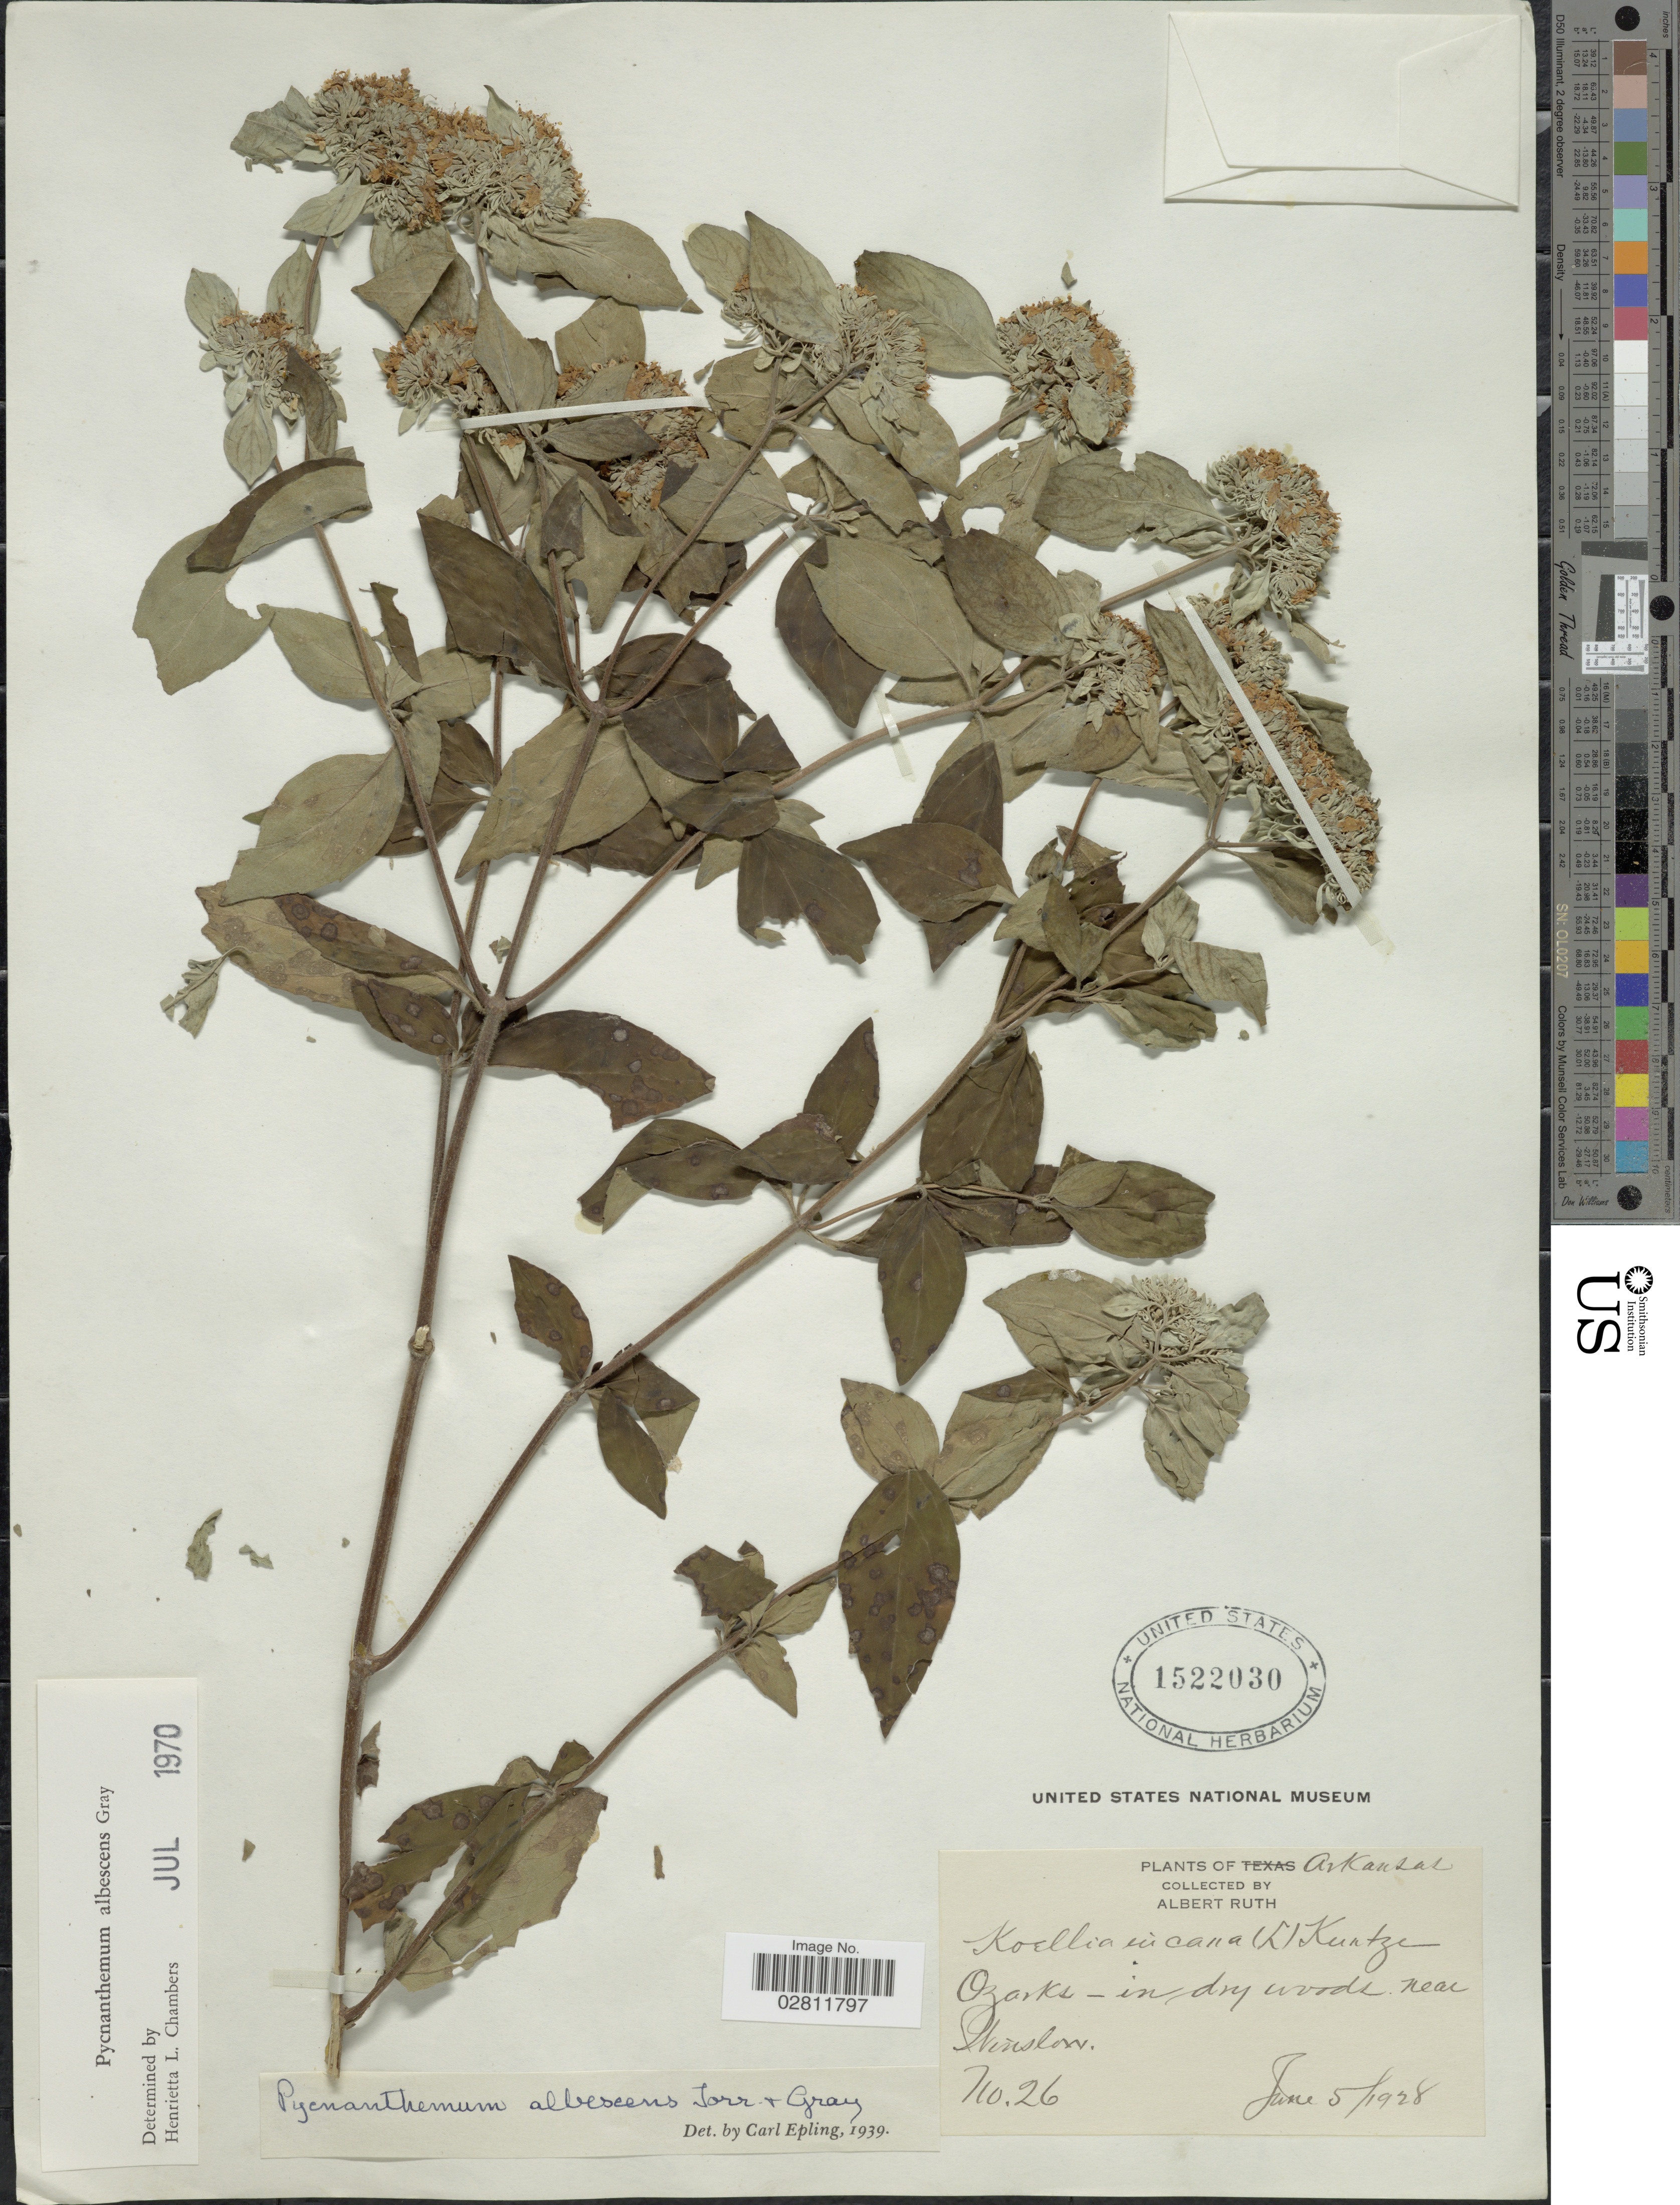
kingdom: Plantae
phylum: Tracheophyta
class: Magnoliopsida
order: Lamiales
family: Lamiaceae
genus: Pycnanthemum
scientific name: Pycnanthemum albescens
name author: Torr. & A. Gray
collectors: A. Ruth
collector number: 26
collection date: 1928-06-05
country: United States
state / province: Arkansas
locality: Ozarks - in dry woods near Winslow.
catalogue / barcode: US 1522030